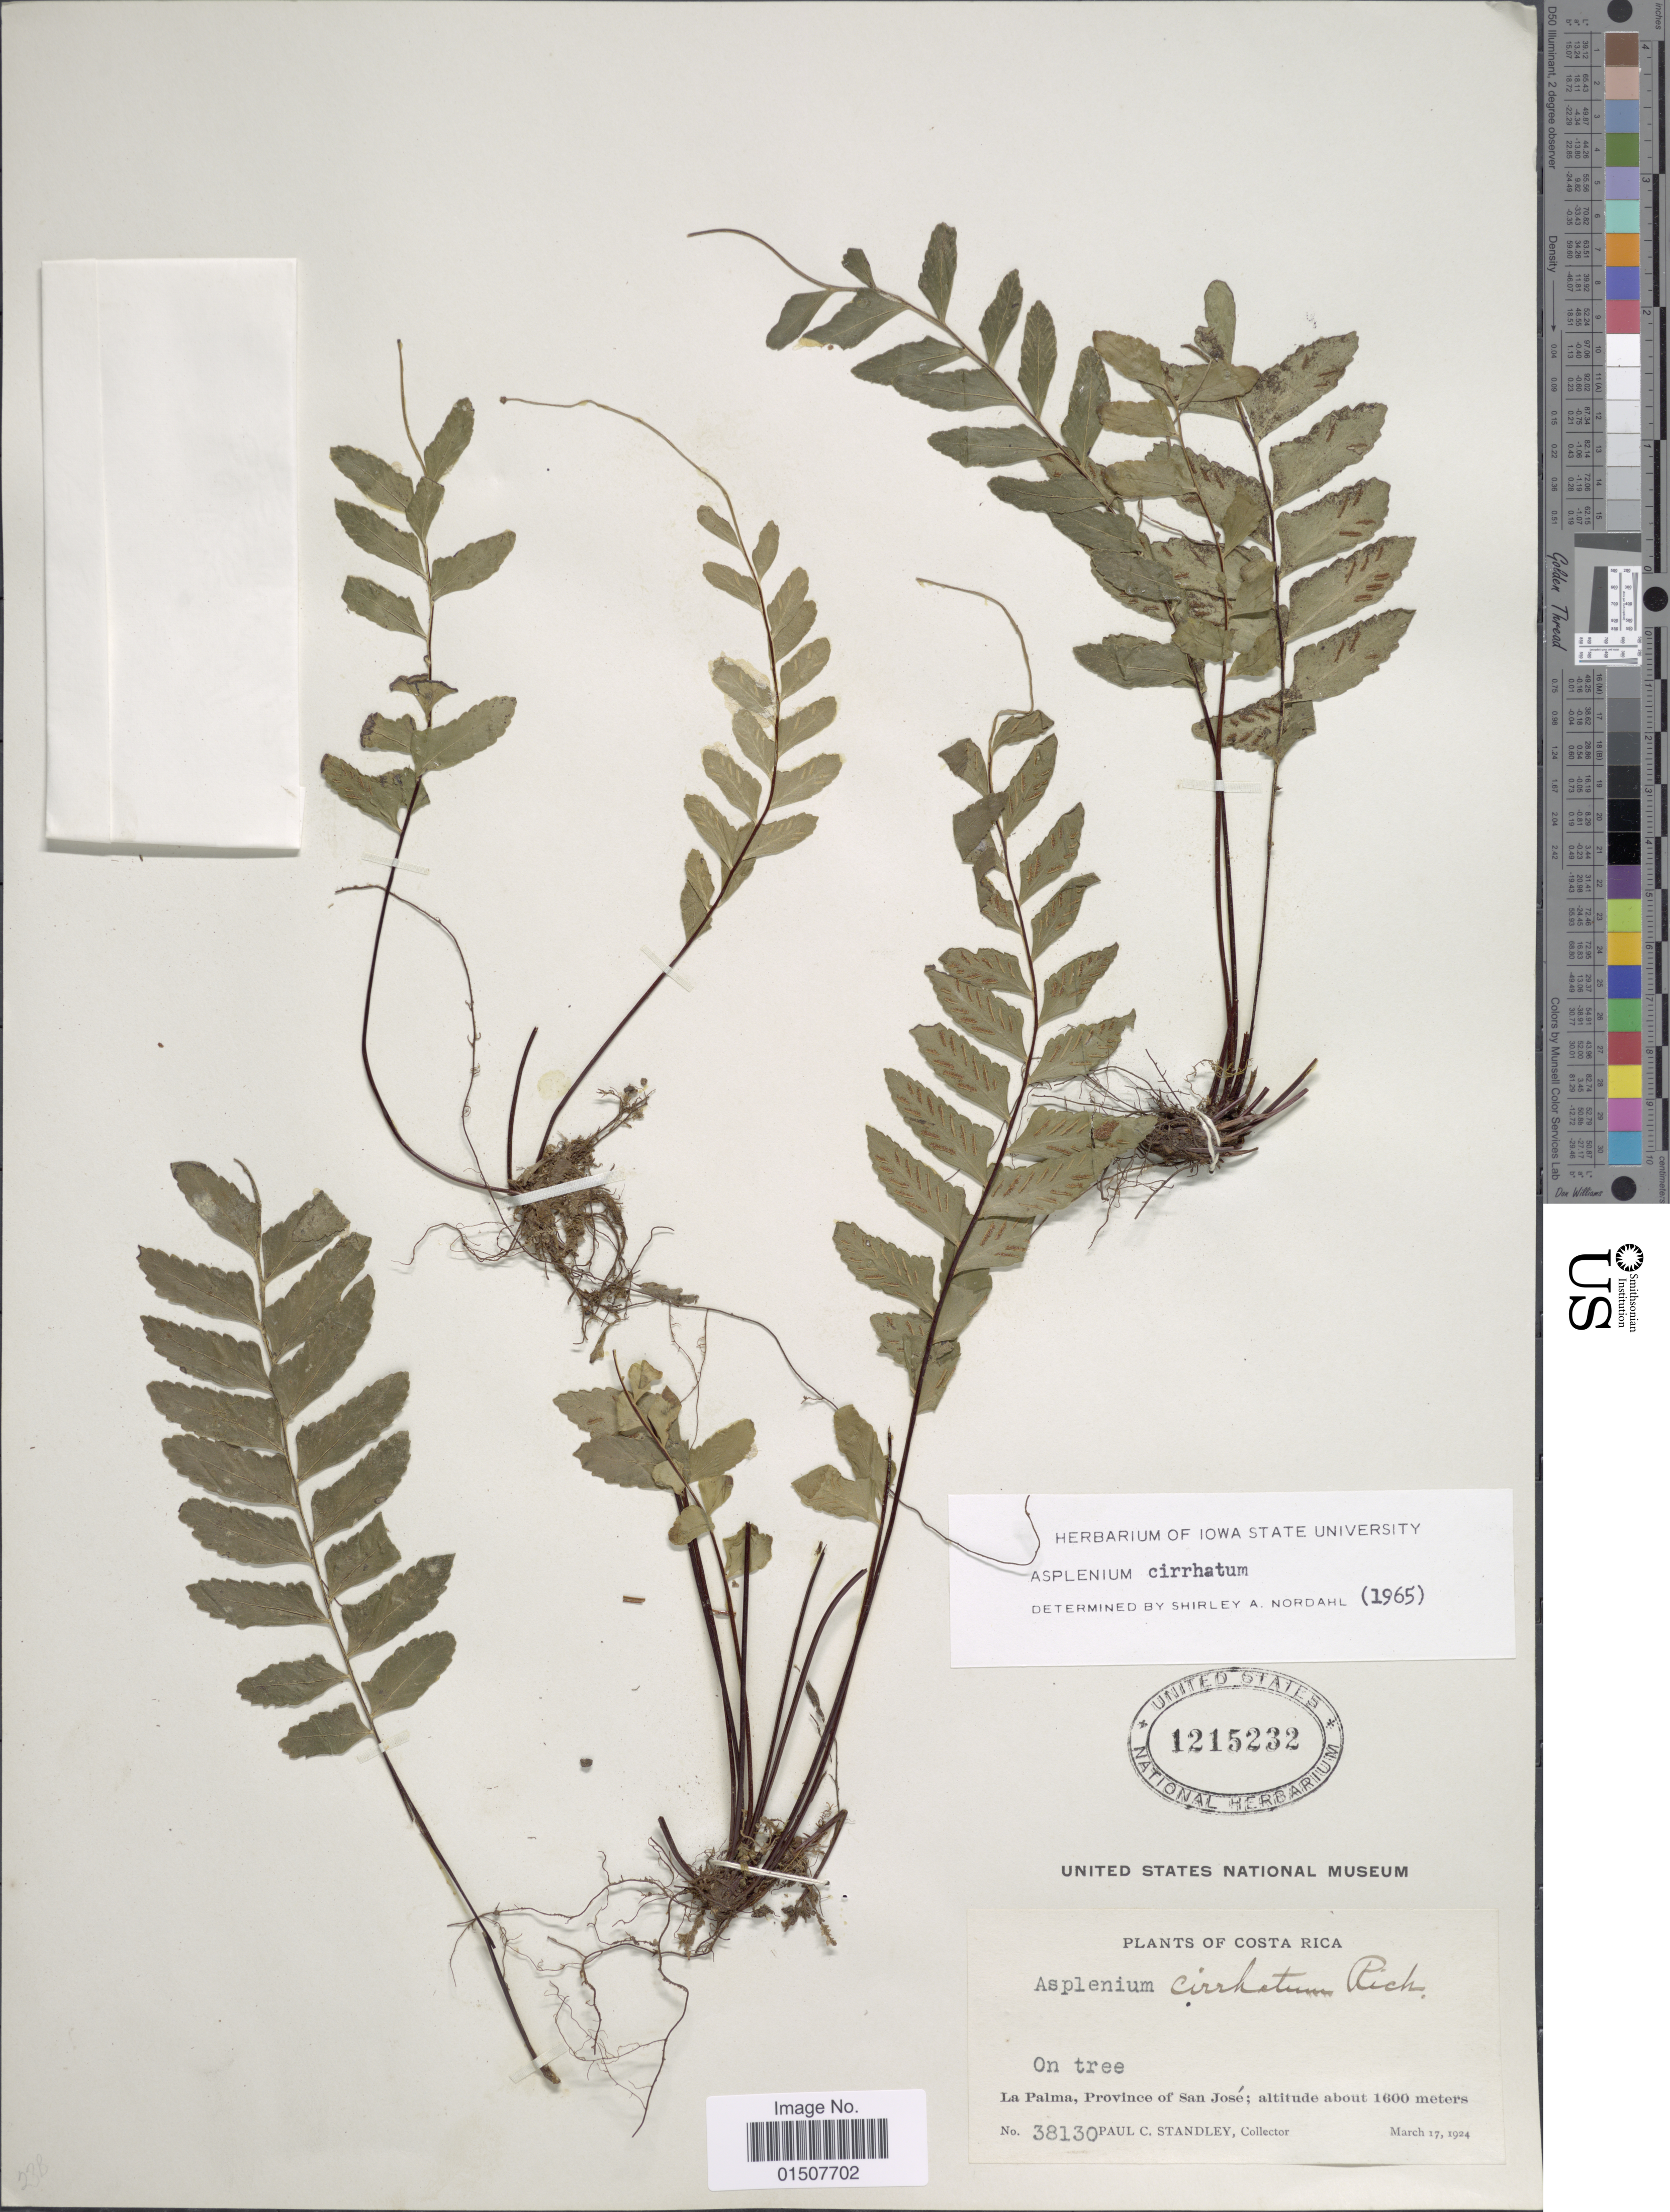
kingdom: Plantae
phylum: Tracheophyta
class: Polypodiopsida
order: Polypodiales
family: Aspleniaceae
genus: Asplenium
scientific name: Asplenium radicans var. cirrhatum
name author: (Rich. ex Willd.) Rosenst.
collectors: P. C. Standley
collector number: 38130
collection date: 1924-03-17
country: Costa Rica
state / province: San José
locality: La Palma, Province of San Jose.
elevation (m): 1600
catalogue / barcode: US 1215232